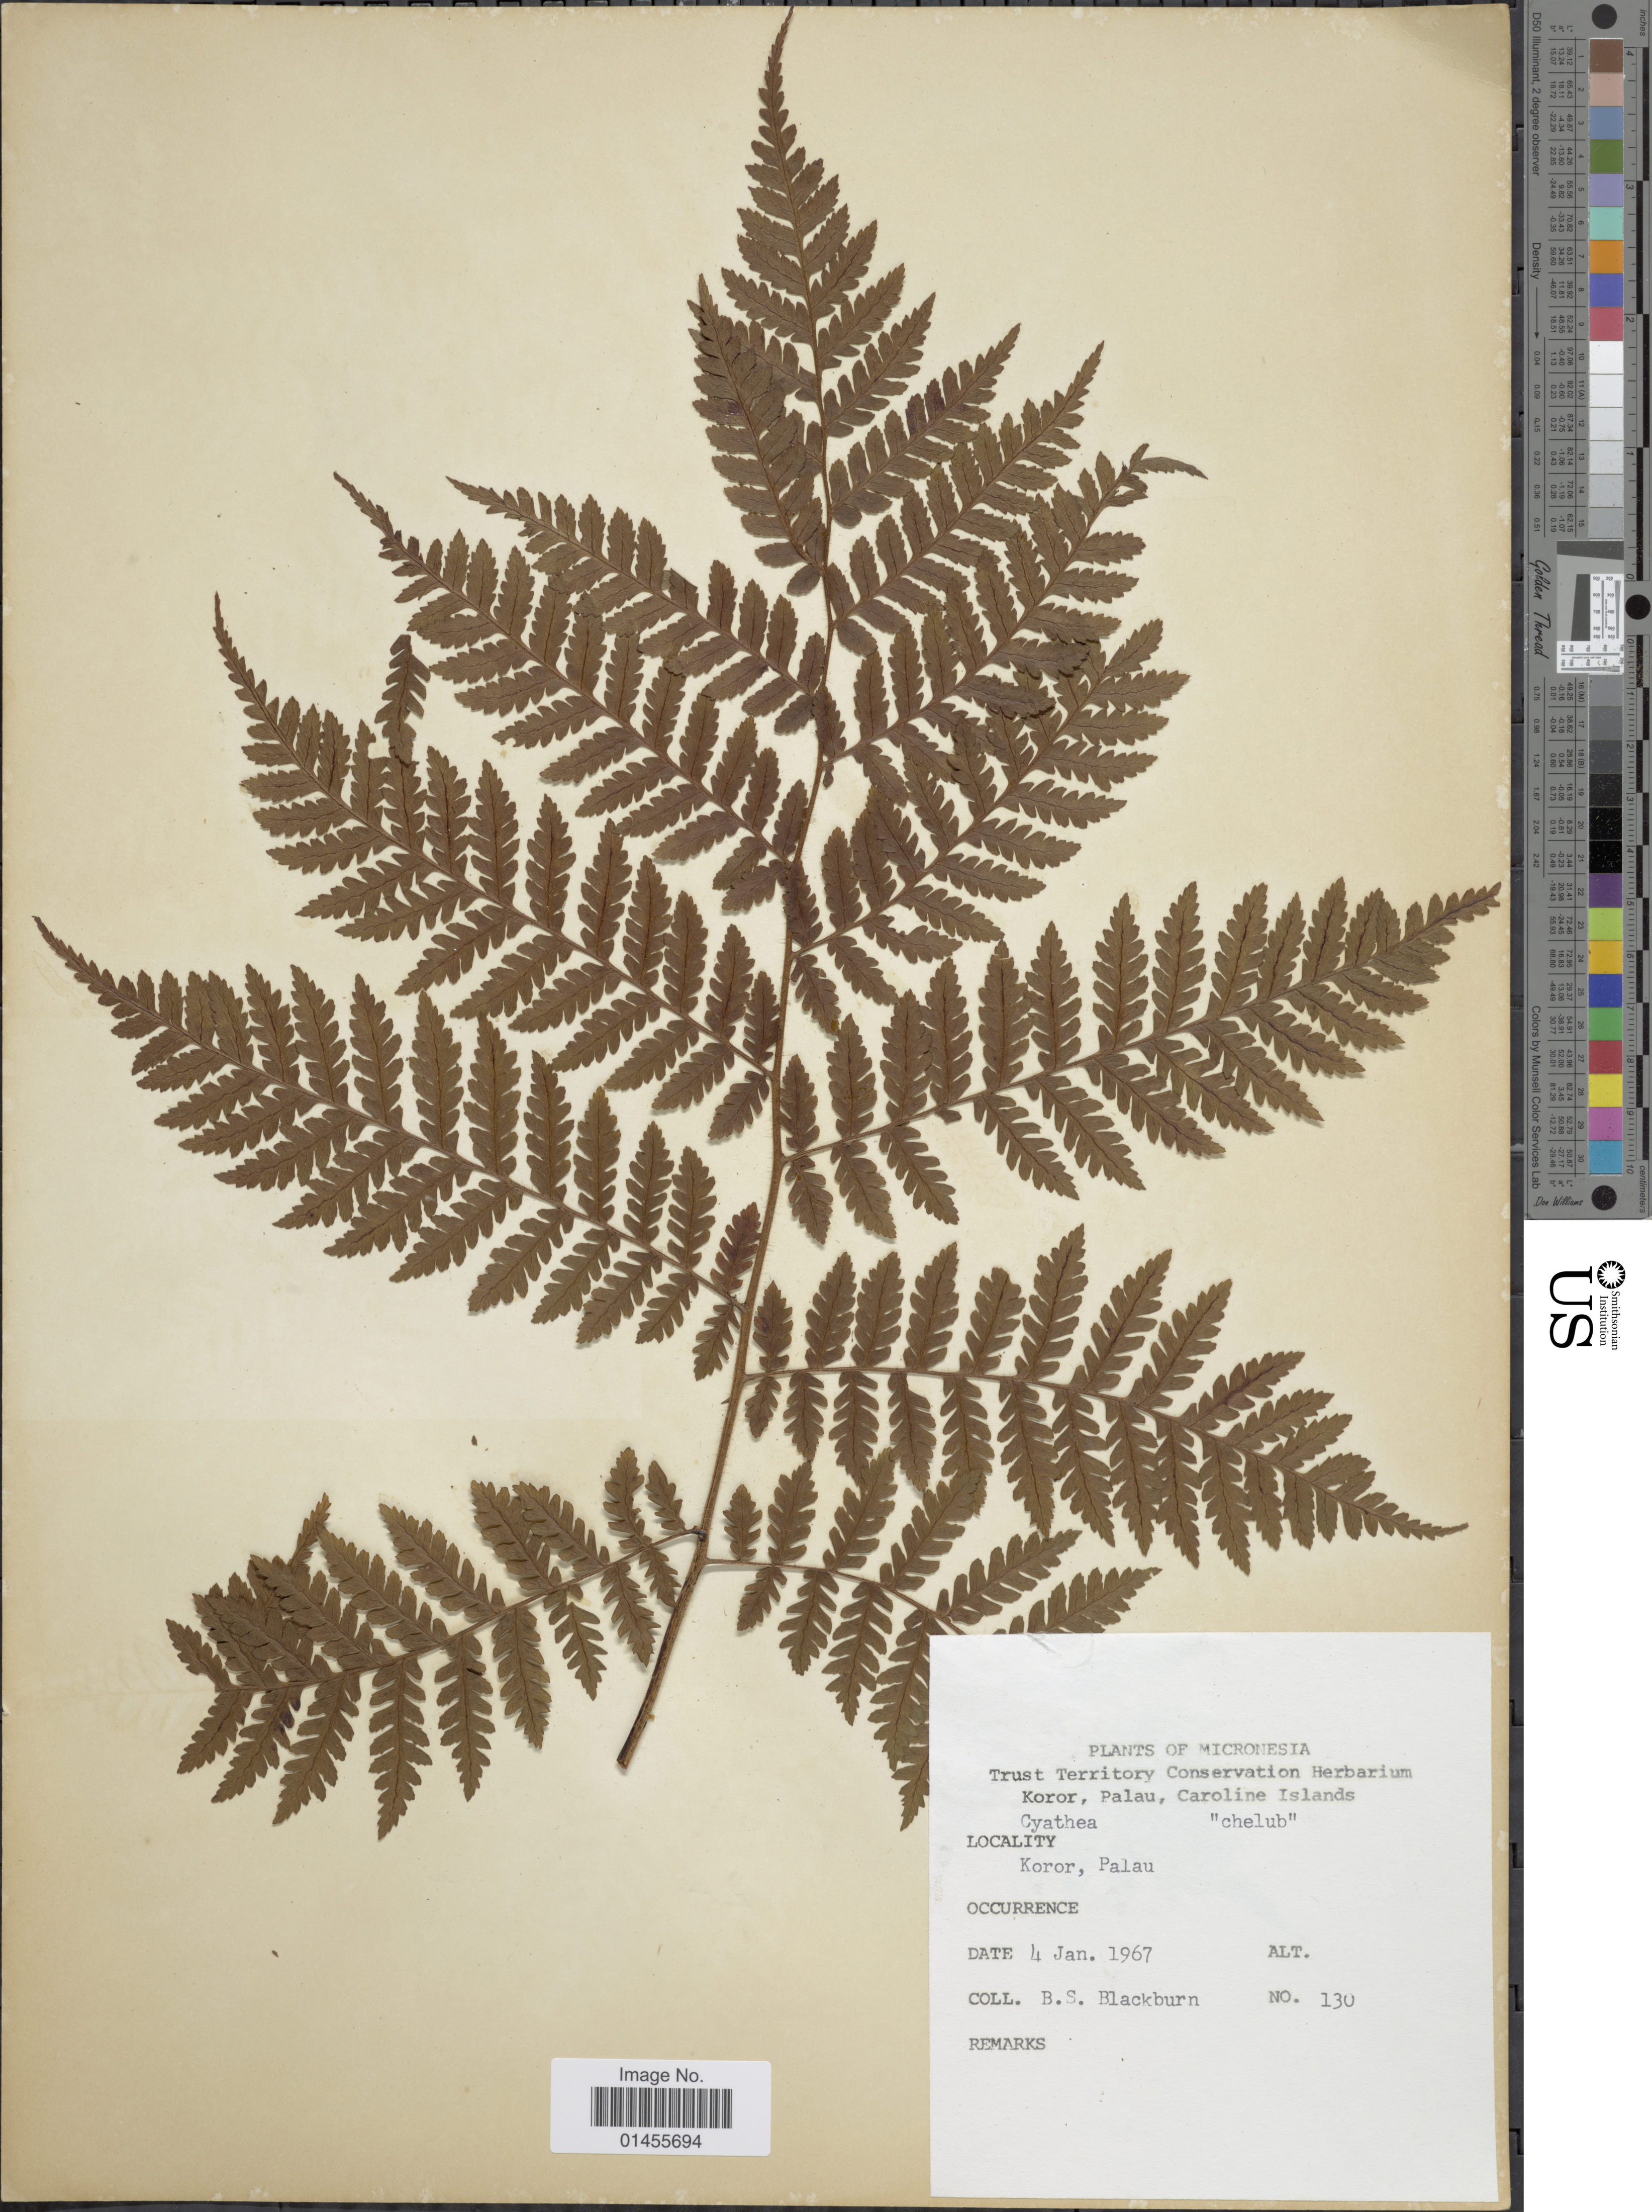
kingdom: Plantae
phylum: Tracheophyta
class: Polypodiopsida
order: Cyatheales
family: Cyatheaceae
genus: Alsophila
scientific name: Alsophila sp.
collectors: B. S. Blackburn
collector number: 130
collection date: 1967-01-04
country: Palau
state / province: Koror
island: Oreor [Koror]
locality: Micronesia, Koror, Palau